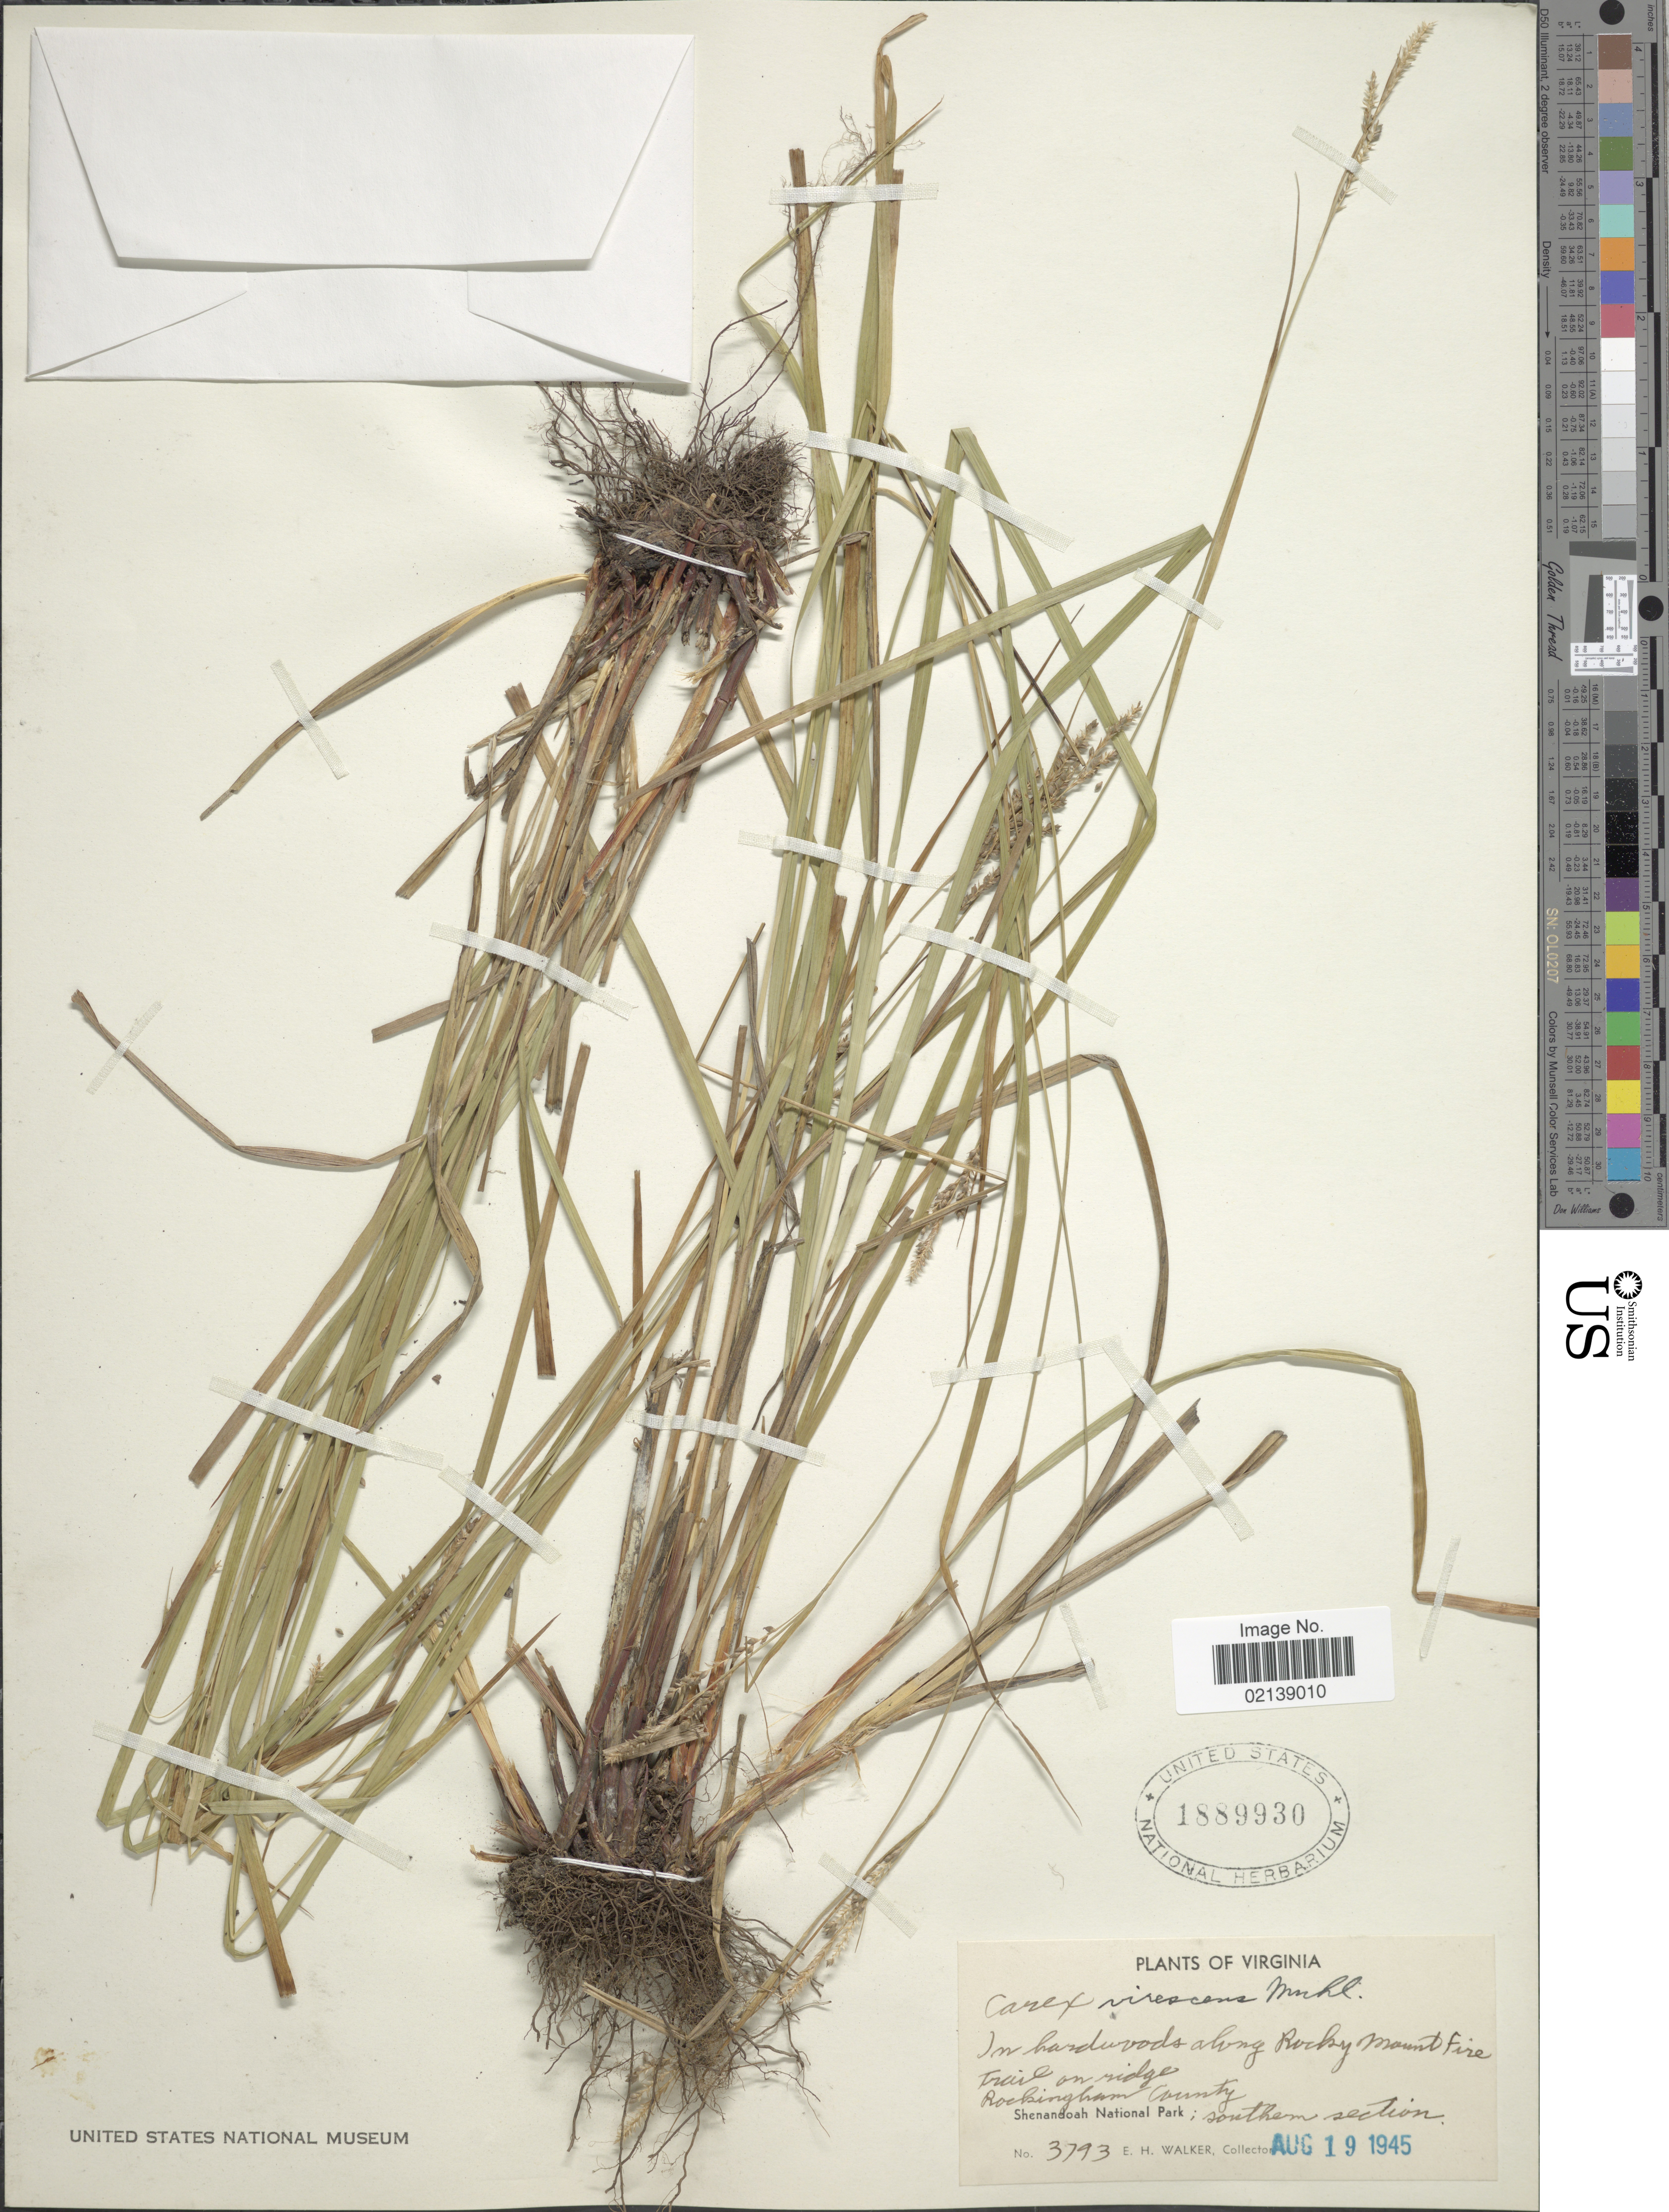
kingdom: Plantae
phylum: Tracheophyta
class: Liliopsida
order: Poales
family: Cyperaceae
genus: Carex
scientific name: Carex virescens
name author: Muhl. ex Willd.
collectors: E. H. Walker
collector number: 3793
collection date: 1945-08-19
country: United States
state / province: Virginia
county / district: Rockingham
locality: In hardwoods along Rocky Mount Fire, Trail on ridge, Rockingham County, Shenandoah National Park; southern section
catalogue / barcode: US 1889930